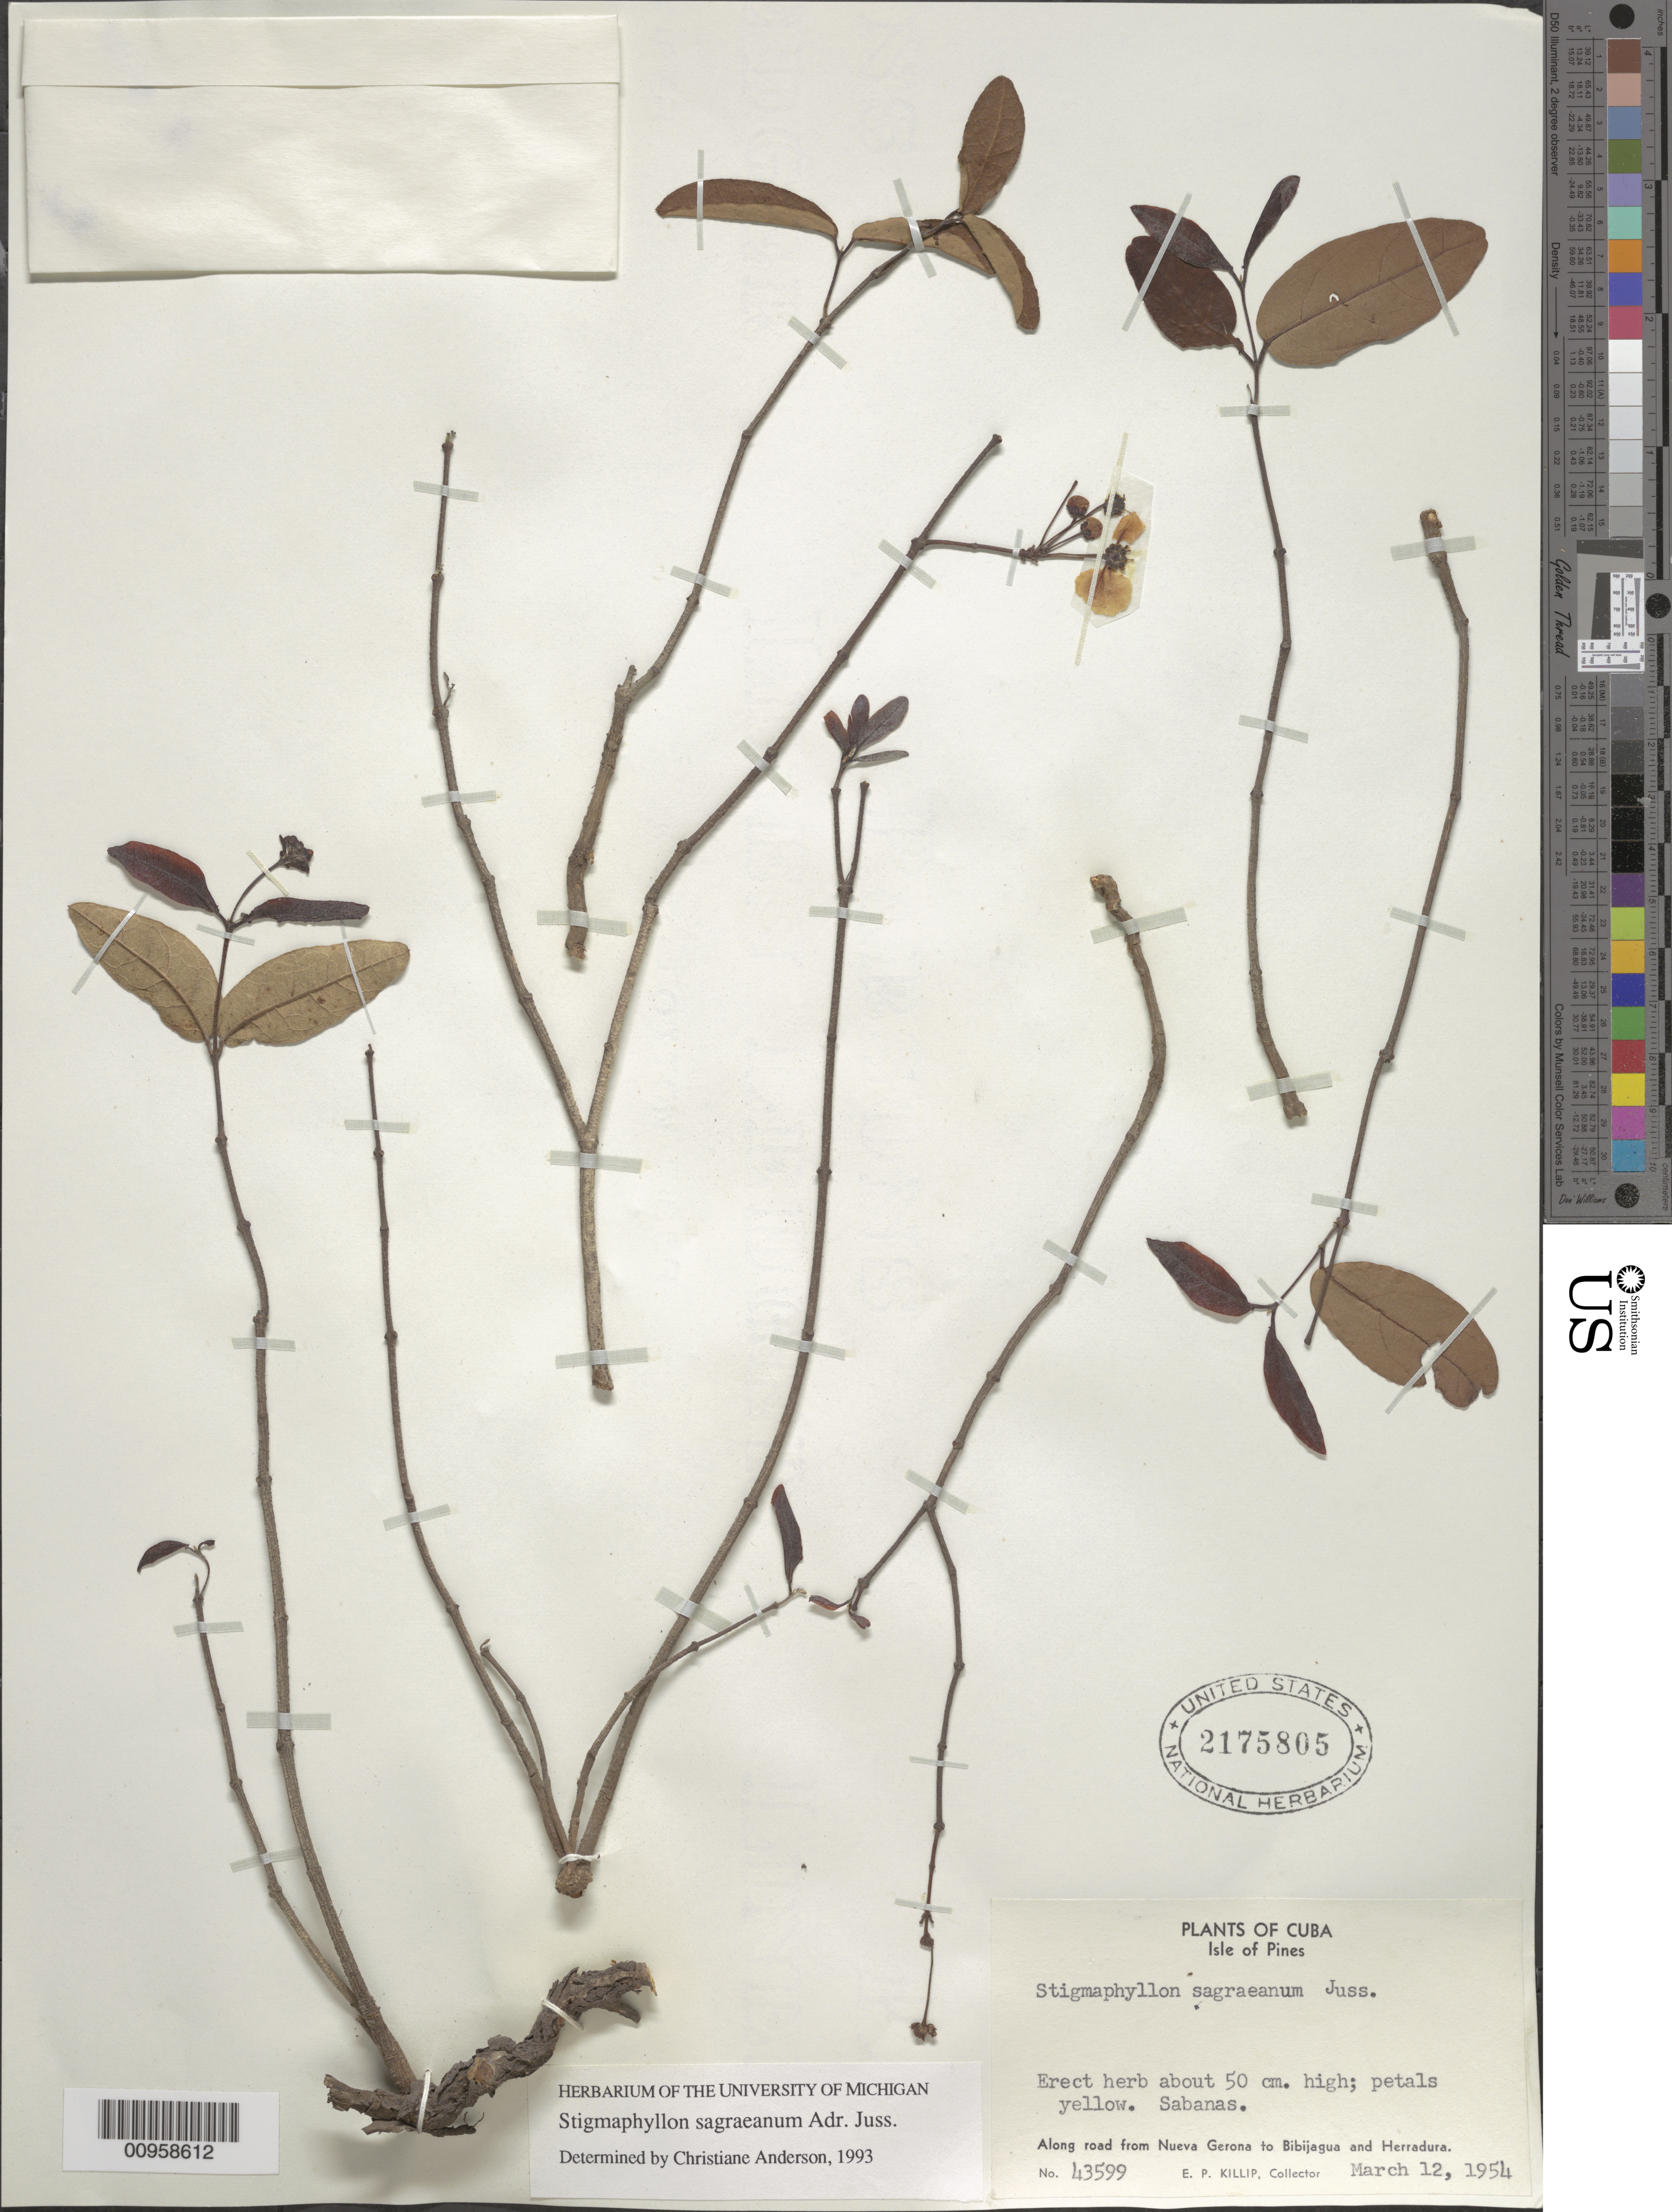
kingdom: Plantae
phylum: Tracheophyta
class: Magnoliopsida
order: Malpighiales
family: Malpighiaceae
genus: Stigmaphyllon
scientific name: Stigmaphyllon sagraeanum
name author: Juss.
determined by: Anderson, C.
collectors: E. P. Killip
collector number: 43599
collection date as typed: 12 Mar 1954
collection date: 1954-03-12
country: Cuba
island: Isla de la Juventud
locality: Isle of Pines, Along road from Nueva Gerona to Bibijagua and Herradura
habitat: Sabanas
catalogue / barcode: US 2175805